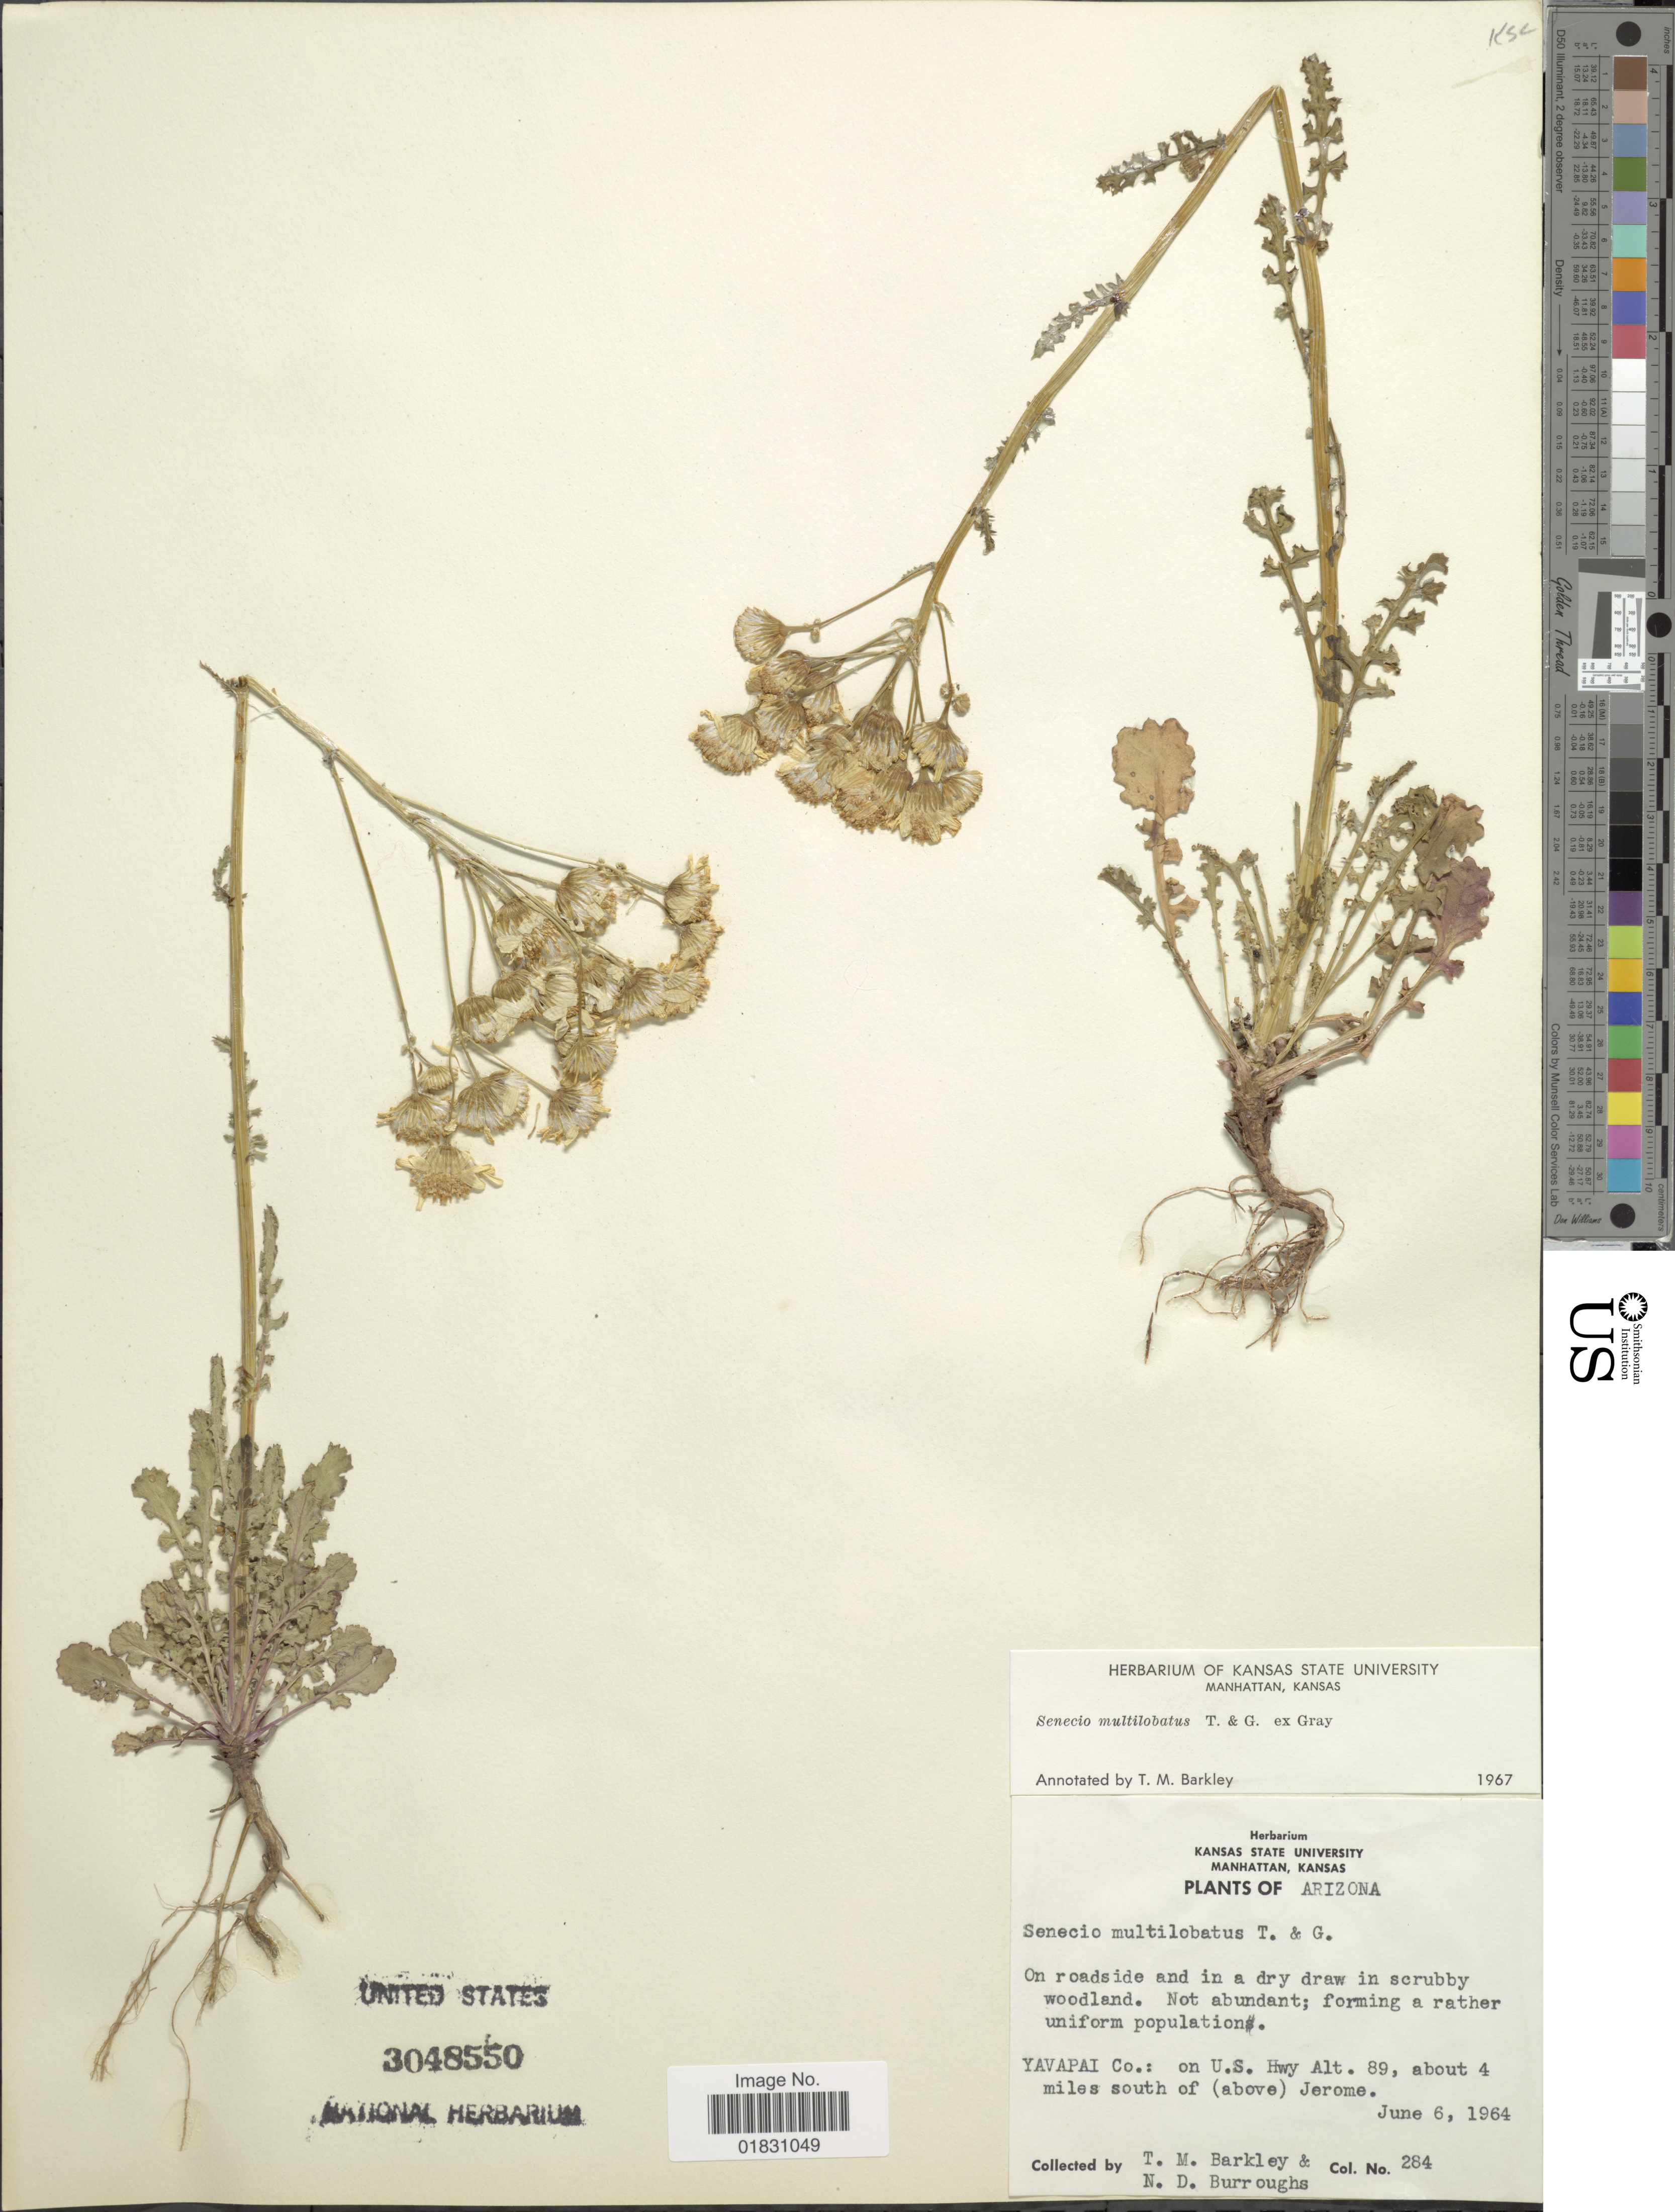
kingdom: Plantae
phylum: Tracheophyta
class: Magnoliopsida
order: Asterales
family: Asteraceae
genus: Packera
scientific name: Packera multilobata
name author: (Torr. & A. Gray) W.A. Weber & Á. Löve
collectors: T. M. Barkley & N. Burroughs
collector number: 284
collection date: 1964-06-06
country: United States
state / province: Arizona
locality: Yavapai Co.: on U.S. Hwy alt. 89, about 4 miles south of (above) Jerome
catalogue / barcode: US 3048550